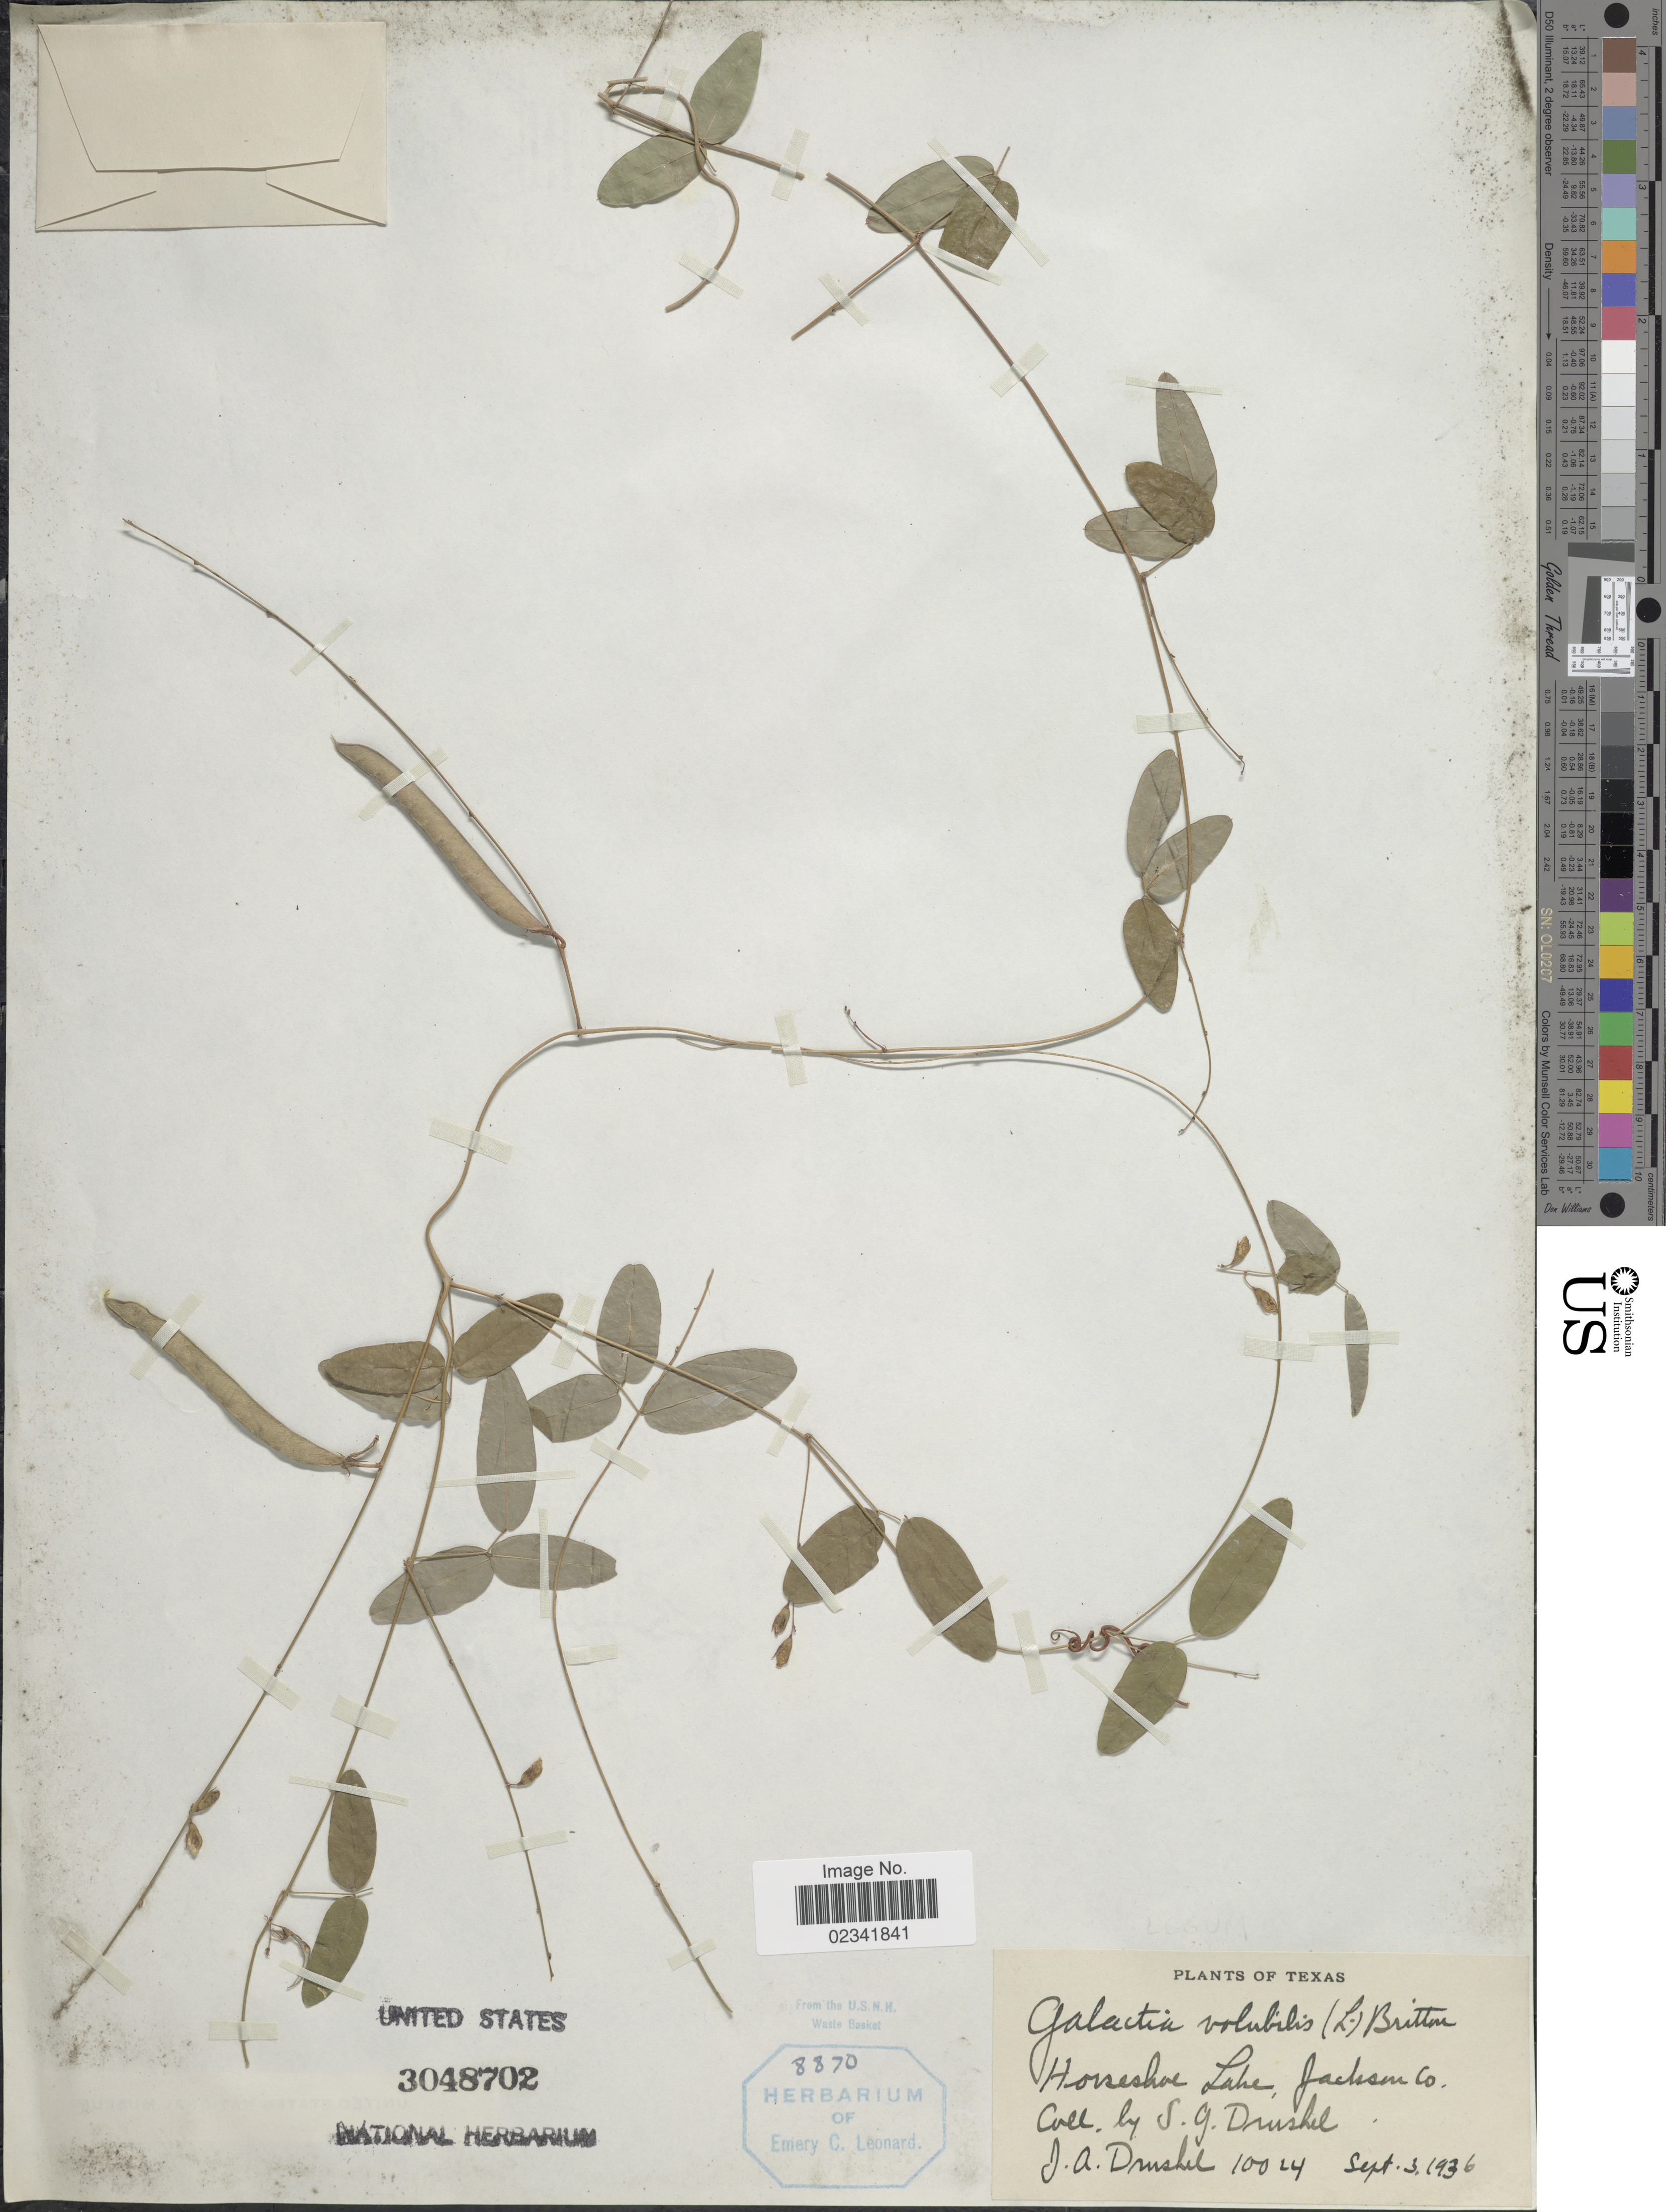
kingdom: Plantae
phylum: Tracheophyta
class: Magnoliopsida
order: Fabales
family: Fabaceae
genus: Galactia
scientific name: Galactia volubilis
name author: (L.) Britton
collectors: S. Drushel & J. A. Drushel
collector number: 10024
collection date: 1936-09-03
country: United States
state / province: Texas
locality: Horseshore Lake, Jackson Co.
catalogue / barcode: US 3048702